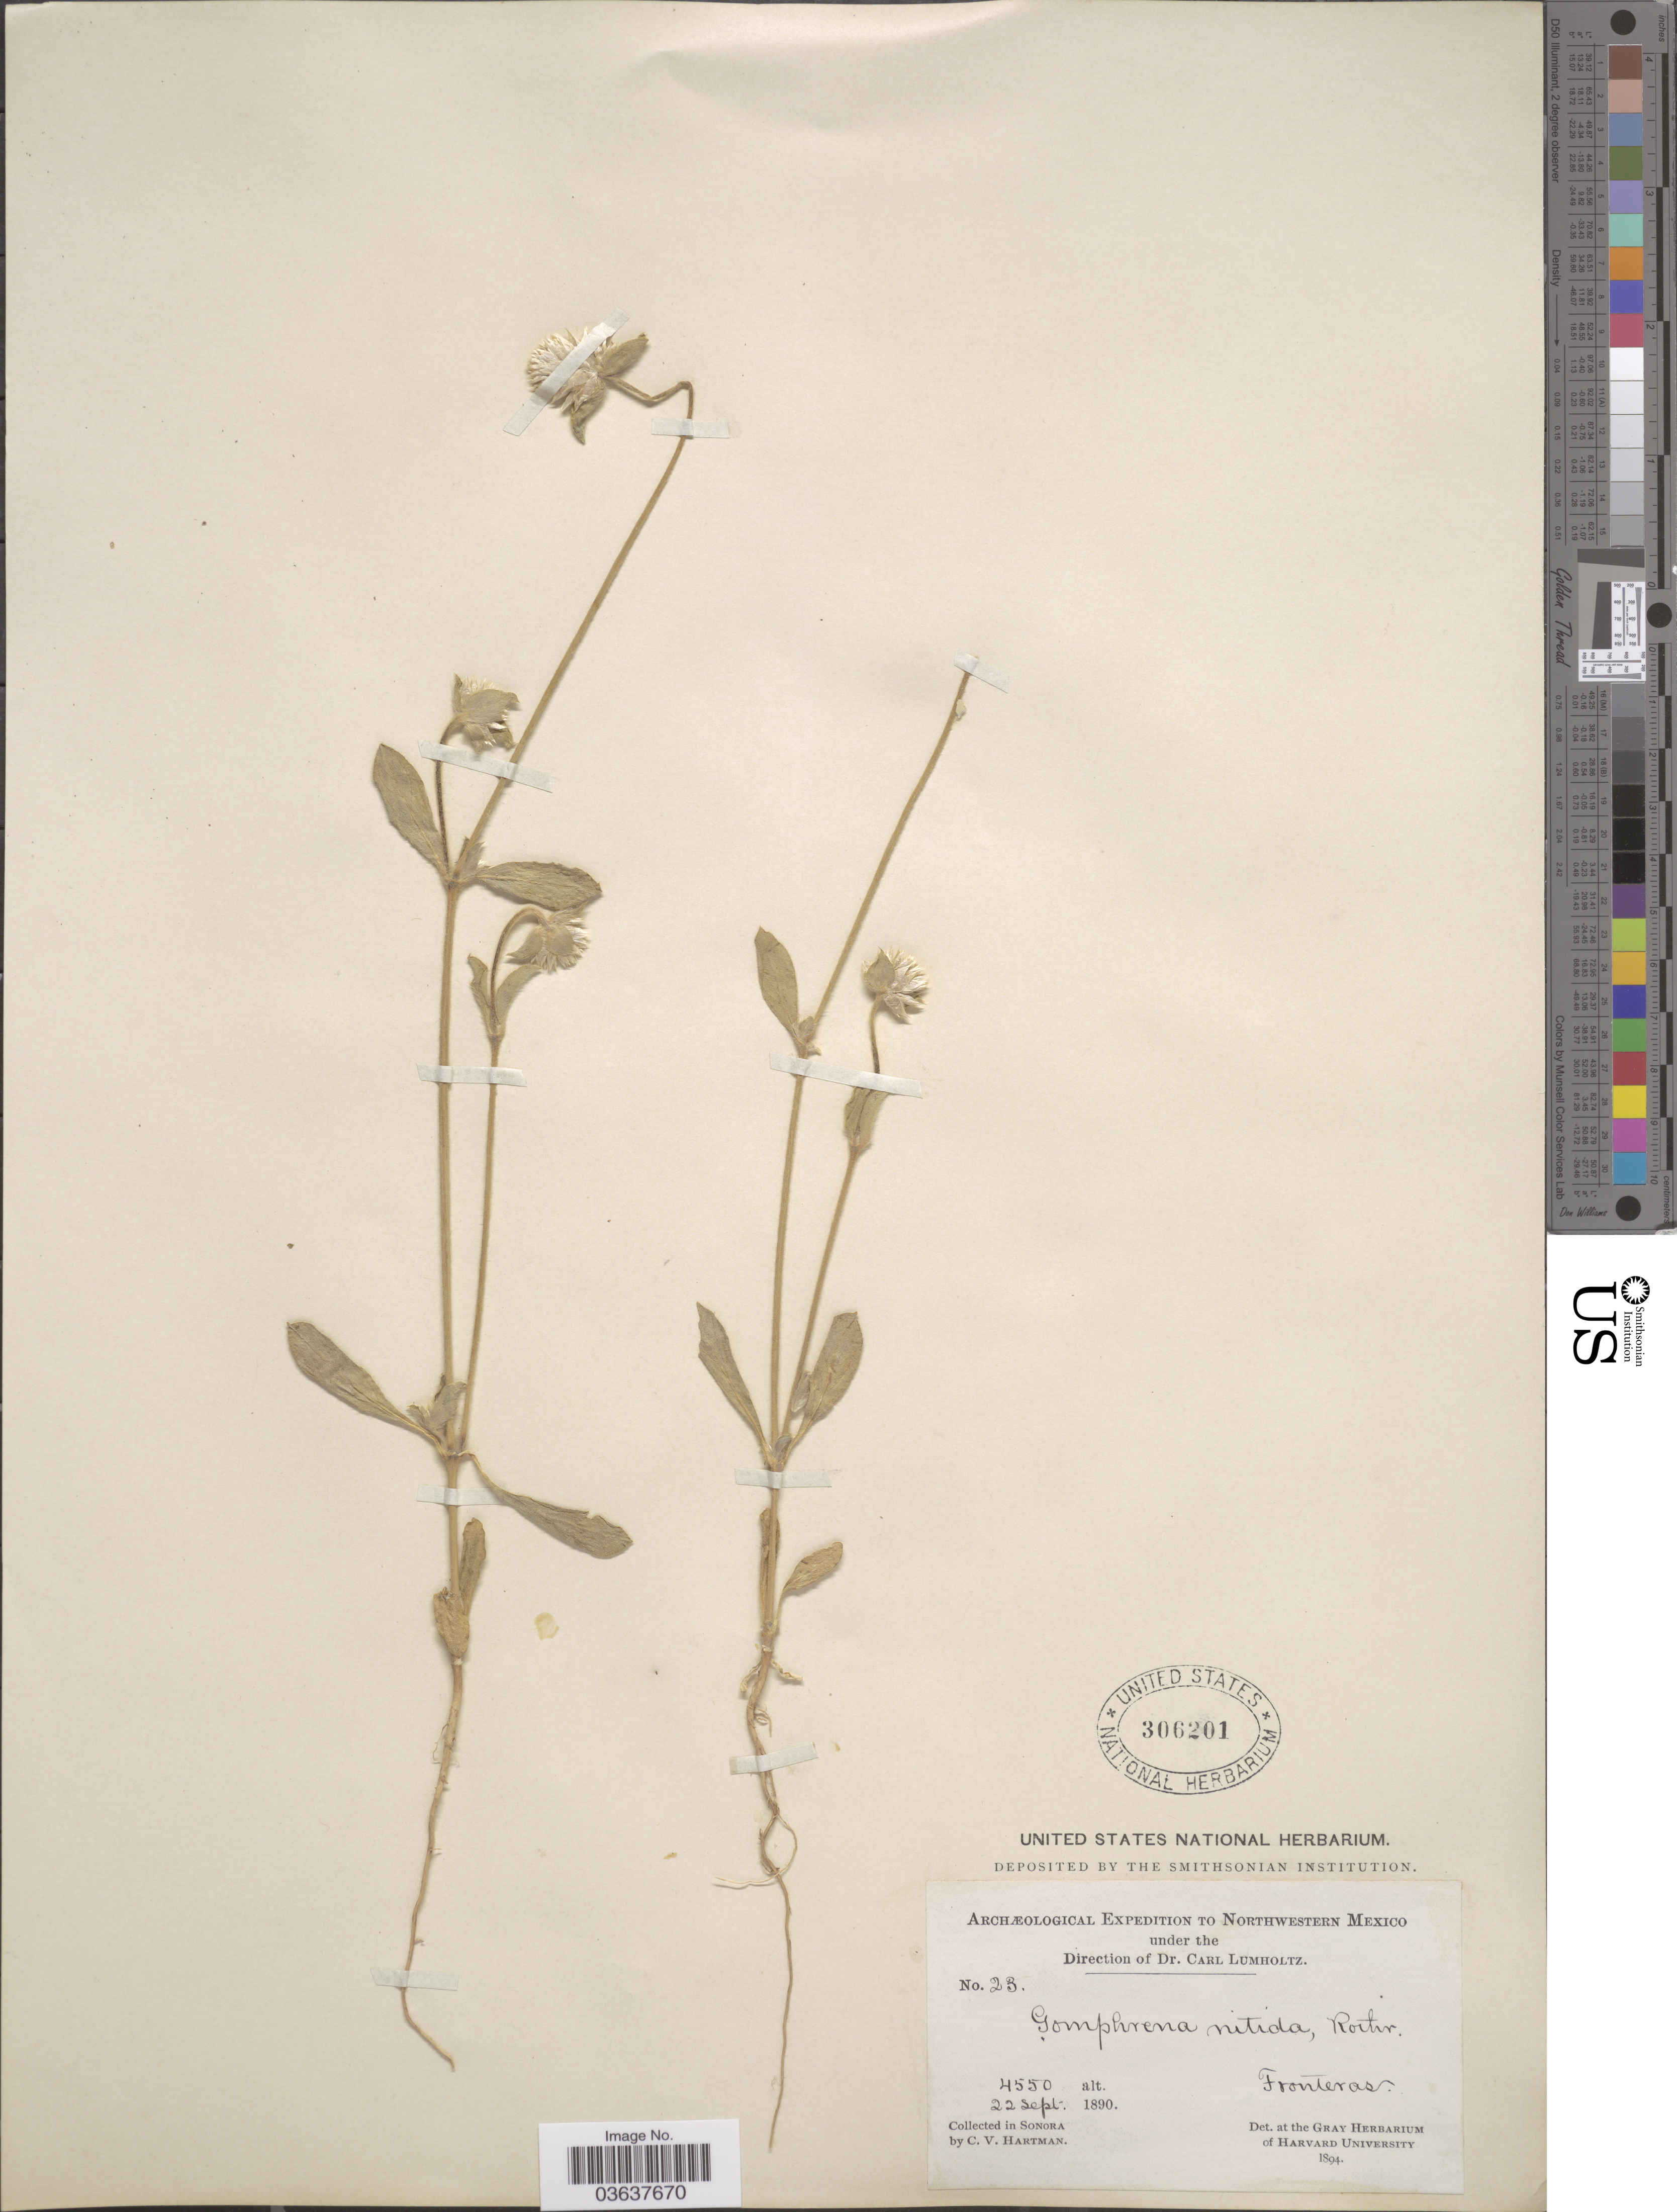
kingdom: Plantae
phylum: Tracheophyta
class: Magnoliopsida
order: Caryophyllales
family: Amaranthaceae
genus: Gomphrena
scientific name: Gomphrena nitida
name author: Rothr.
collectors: C. V. Hartman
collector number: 23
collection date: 1890-09-22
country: Mexico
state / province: Sonora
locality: Northwestern Mexico. Fronteras.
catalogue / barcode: US 306201